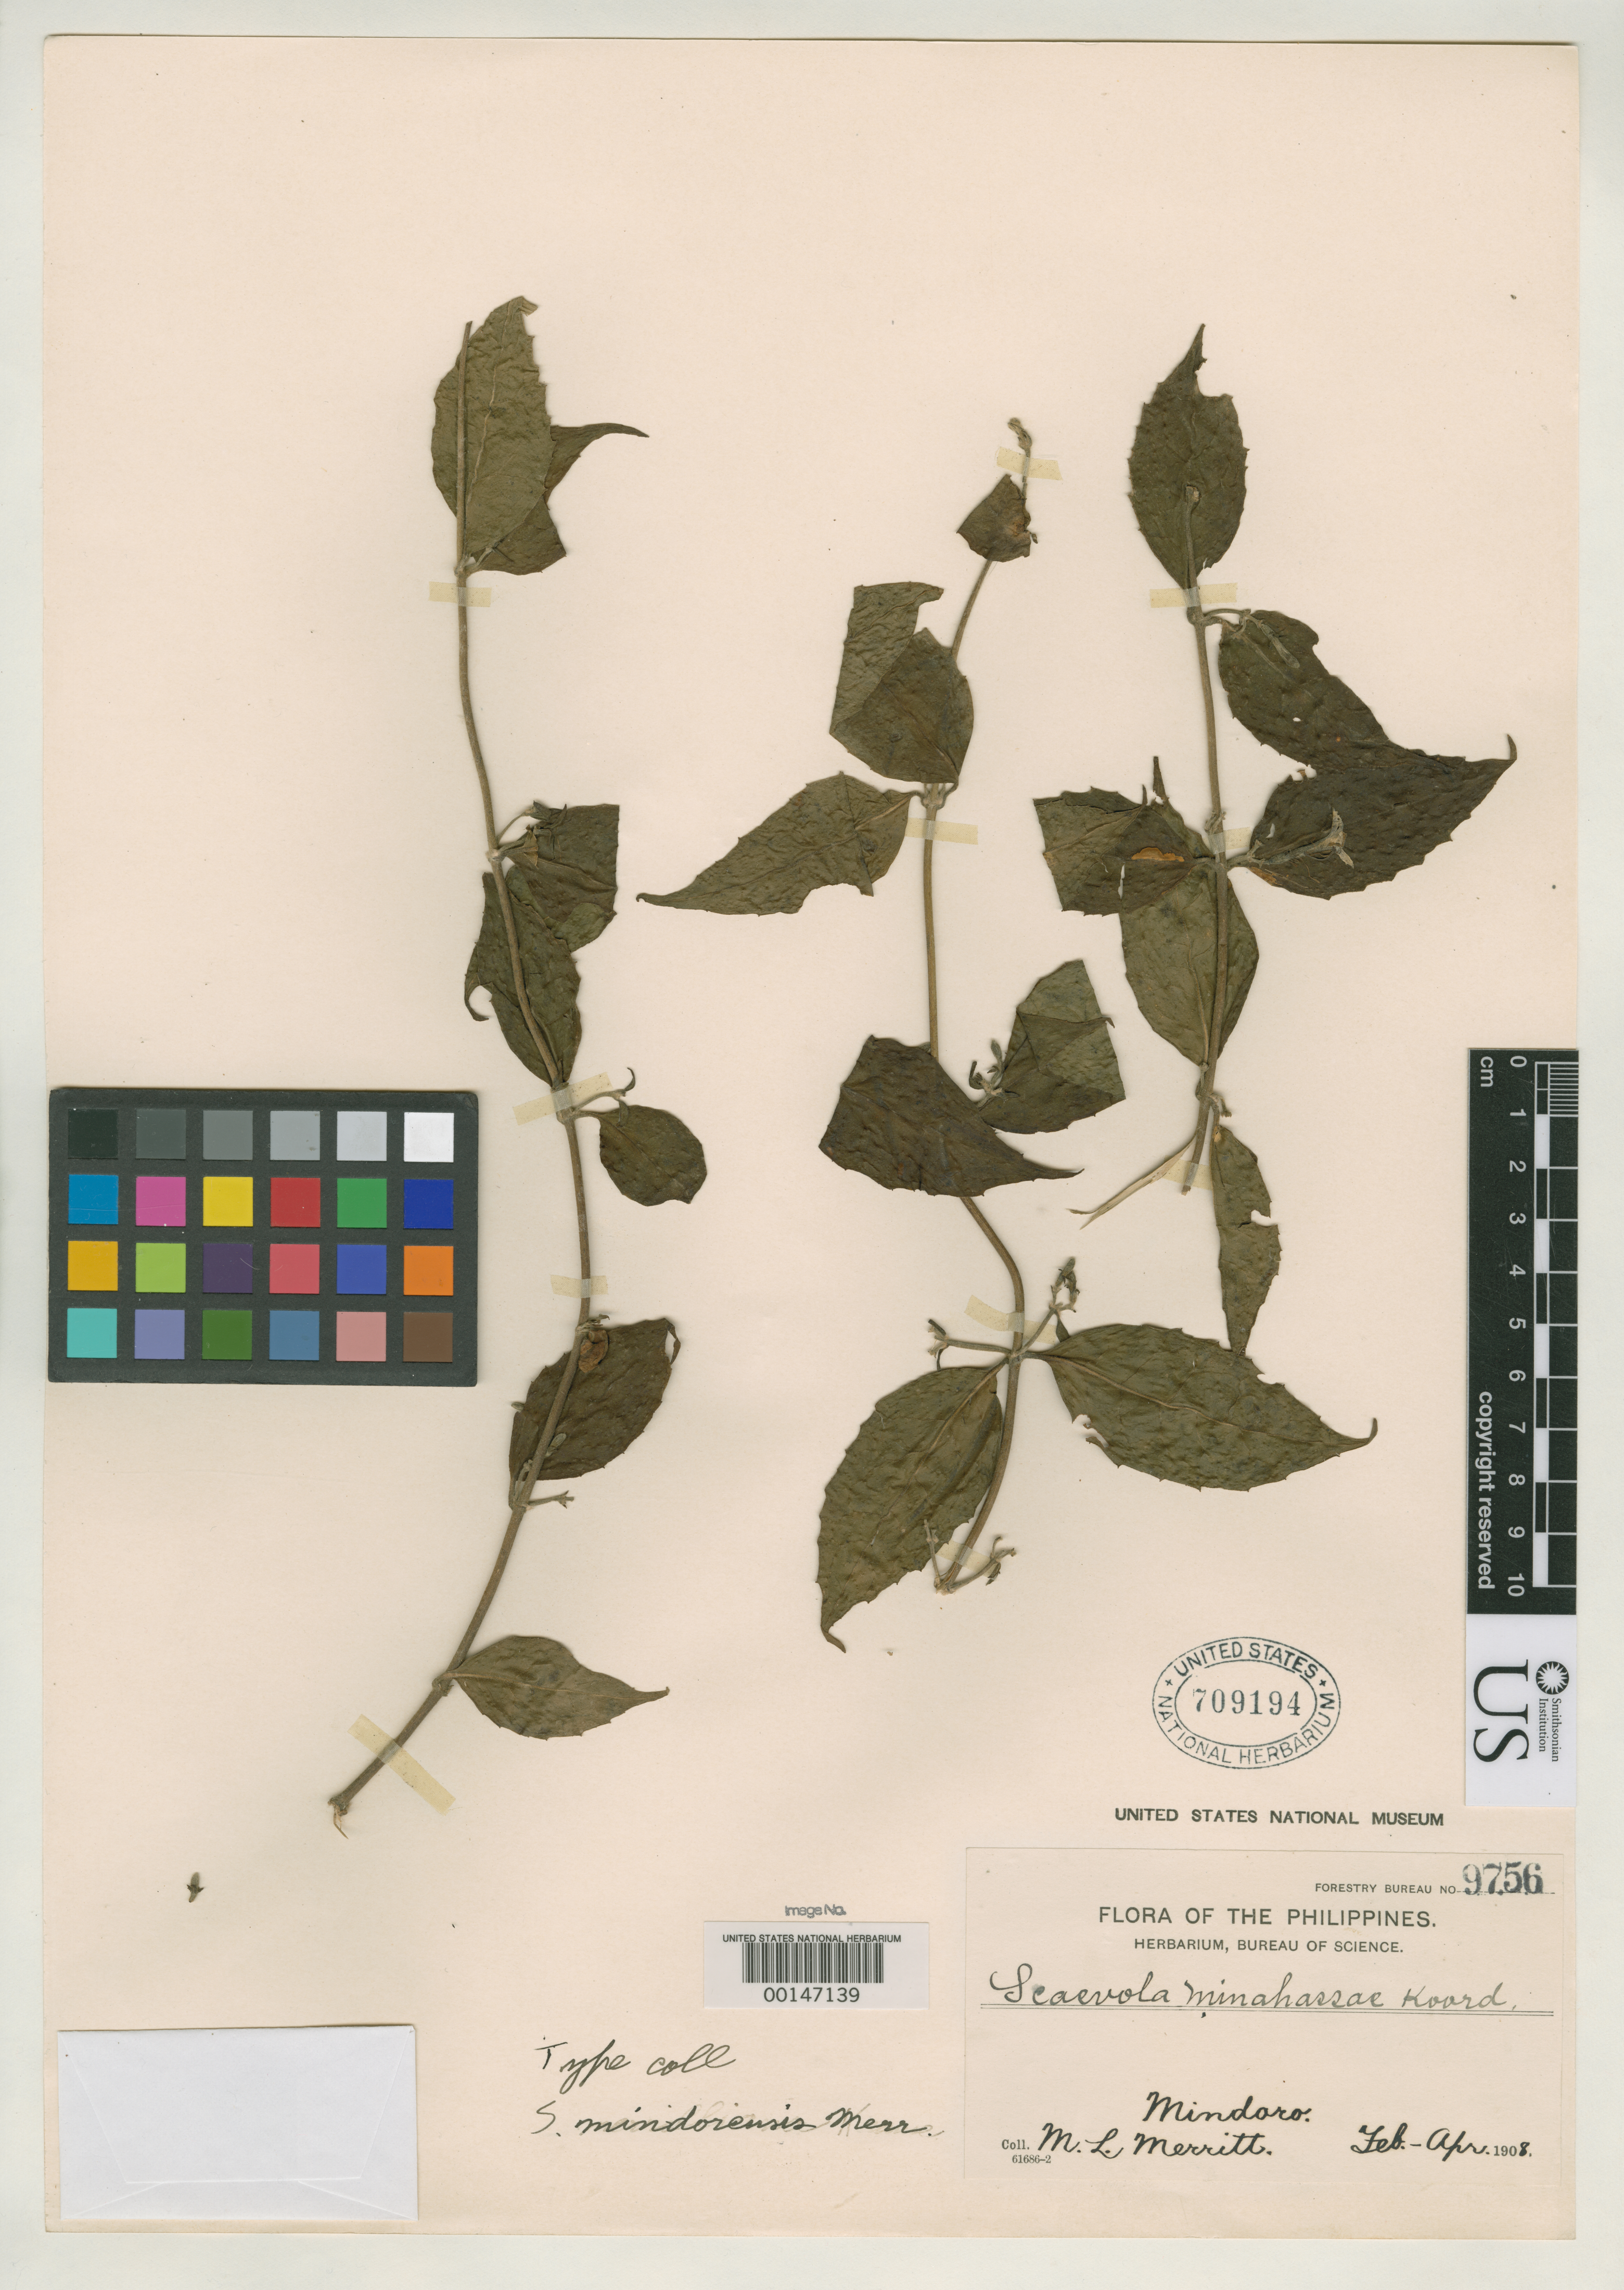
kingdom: Plantae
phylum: Tracheophyta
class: Magnoliopsida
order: Asterales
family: Goodeniaceae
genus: Scaevola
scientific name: Scaevola mindorensis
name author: Merr.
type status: Isotype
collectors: M. L. Merritt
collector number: For. Bur. 9756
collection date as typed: Feb 1908 to -- Apr 1908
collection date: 1908-02/1908-04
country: Philippines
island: Mindoro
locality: Mt. Sablayan.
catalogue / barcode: US 709194